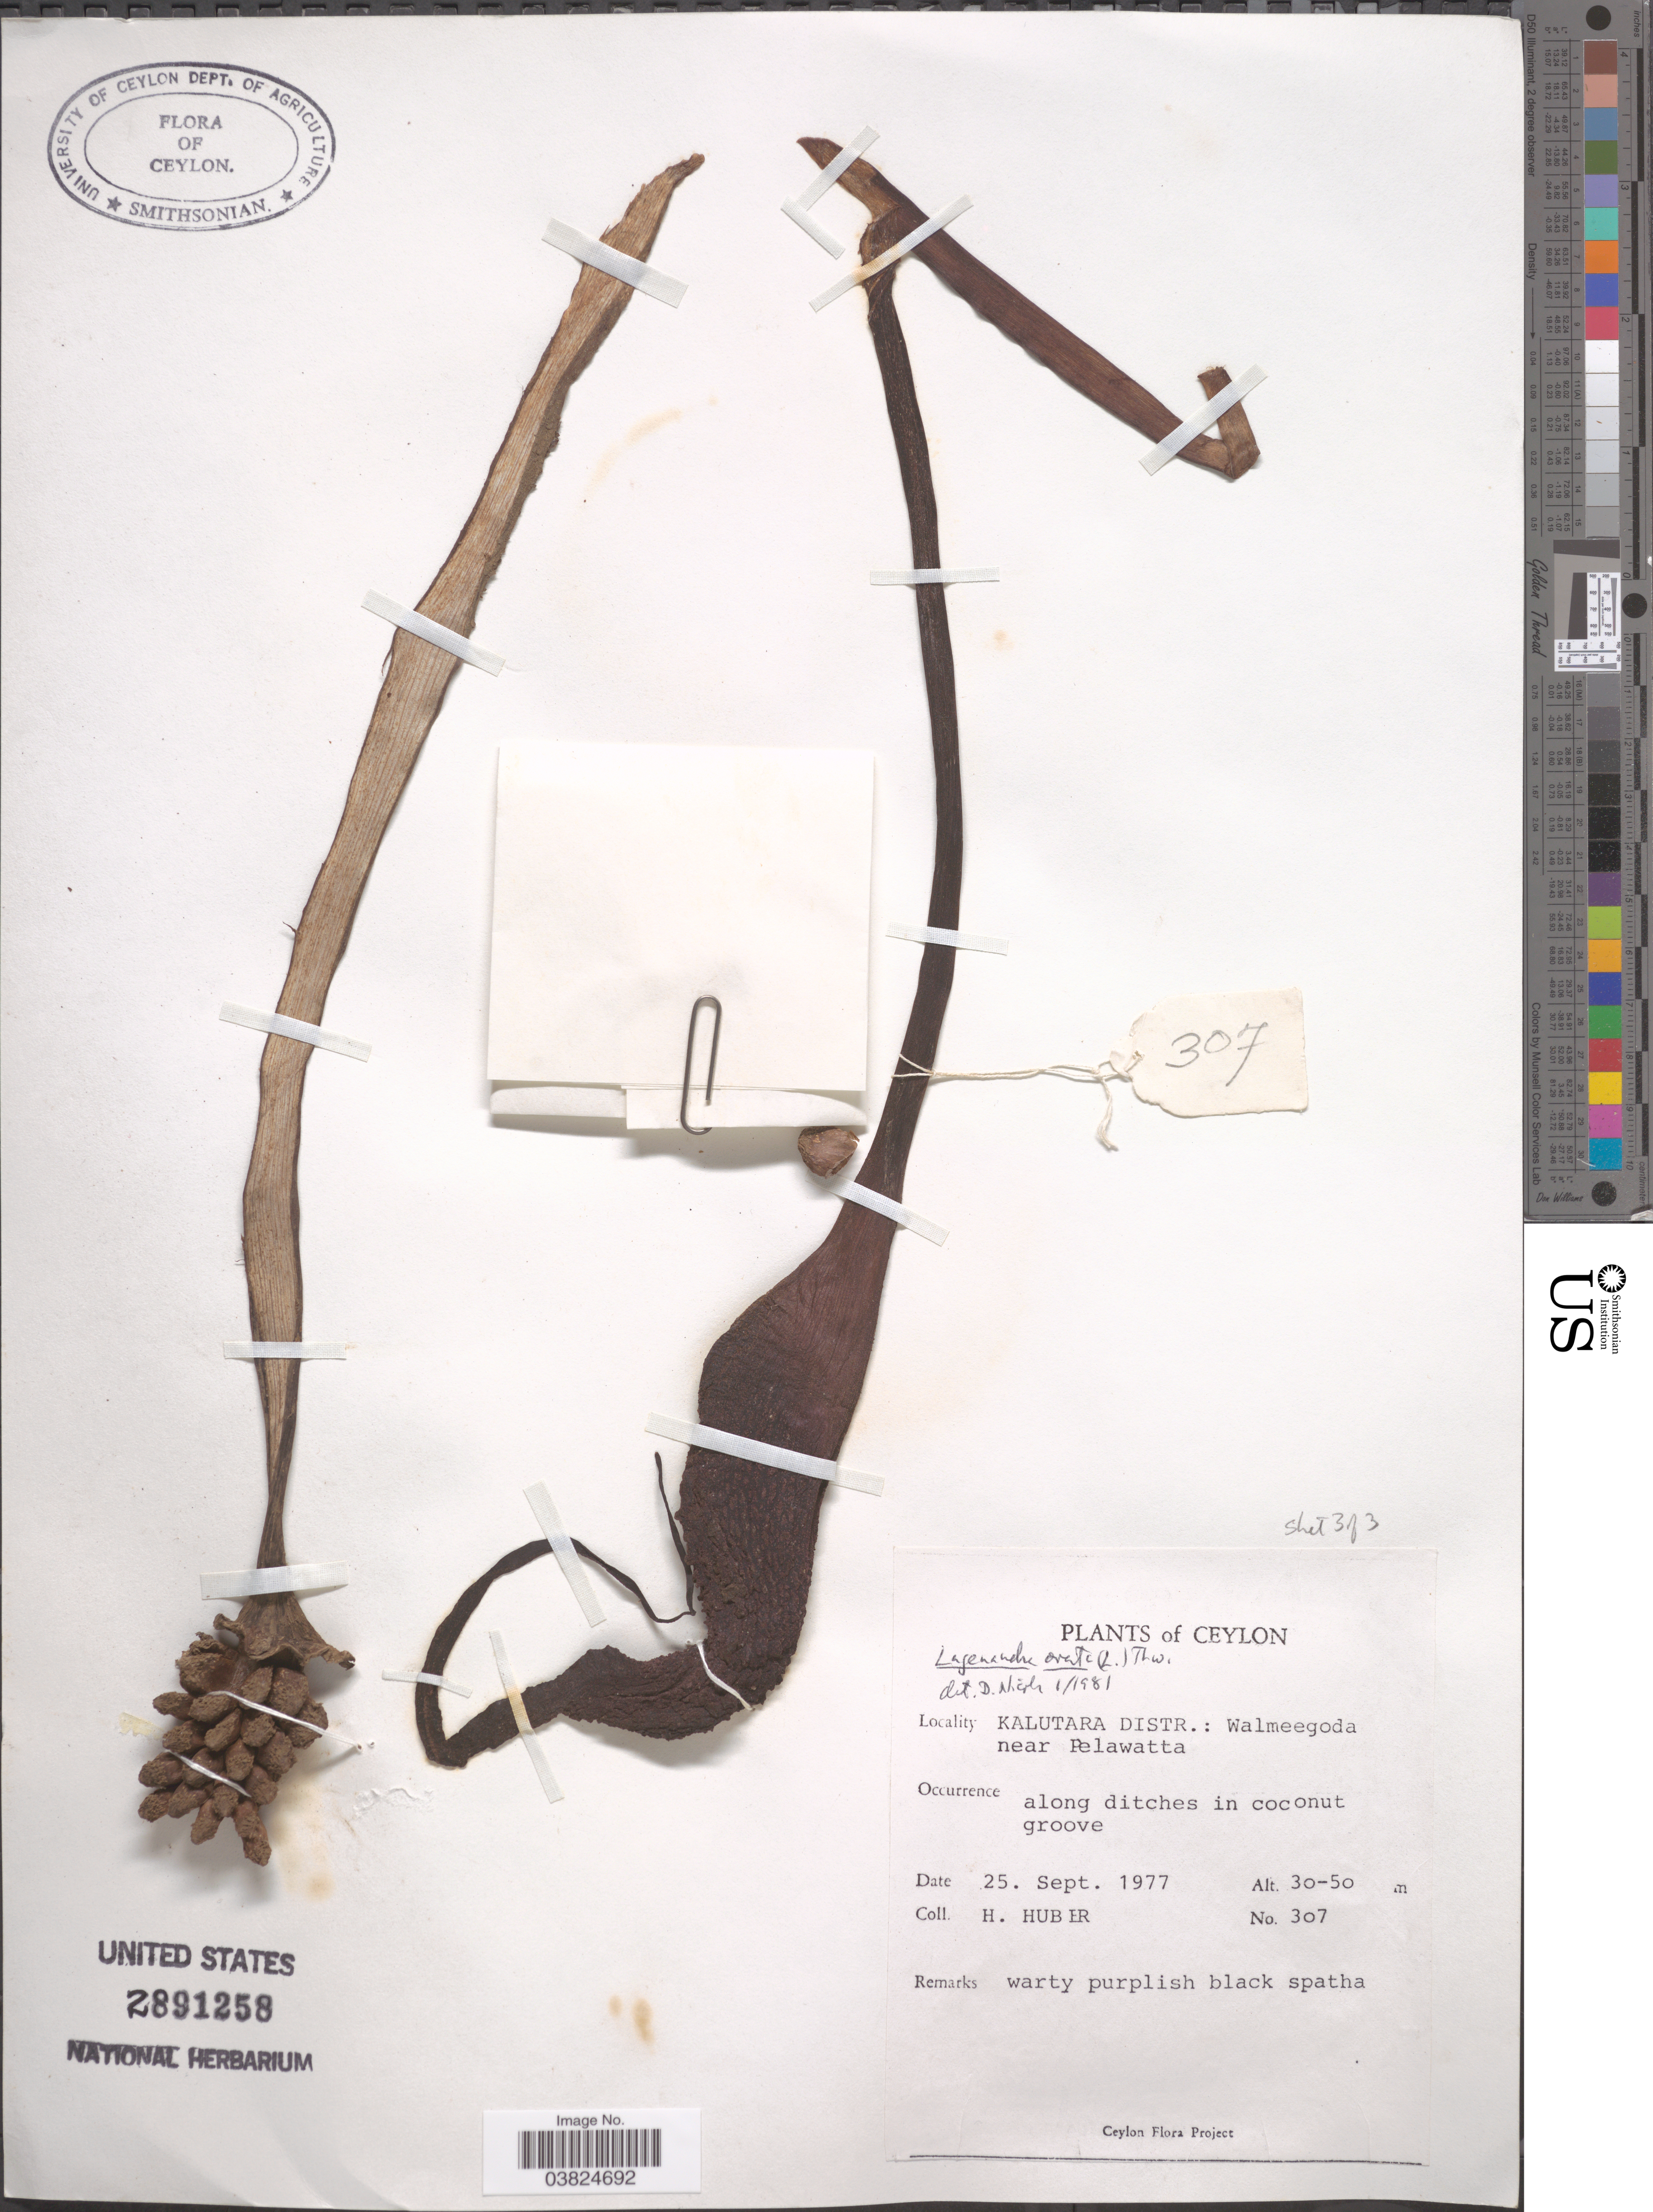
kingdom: Plantae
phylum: Tracheophyta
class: Liliopsida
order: Alismatales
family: Araceae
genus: Lagenandra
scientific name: Lagenandra ovata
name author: (L.) Thwaites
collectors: H. Huber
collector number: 307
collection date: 1977-09-25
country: Sri Lanka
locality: Ceylon. Kalutara Distr.: Walmeegoda near Pelawatta.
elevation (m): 30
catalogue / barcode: US 2891258